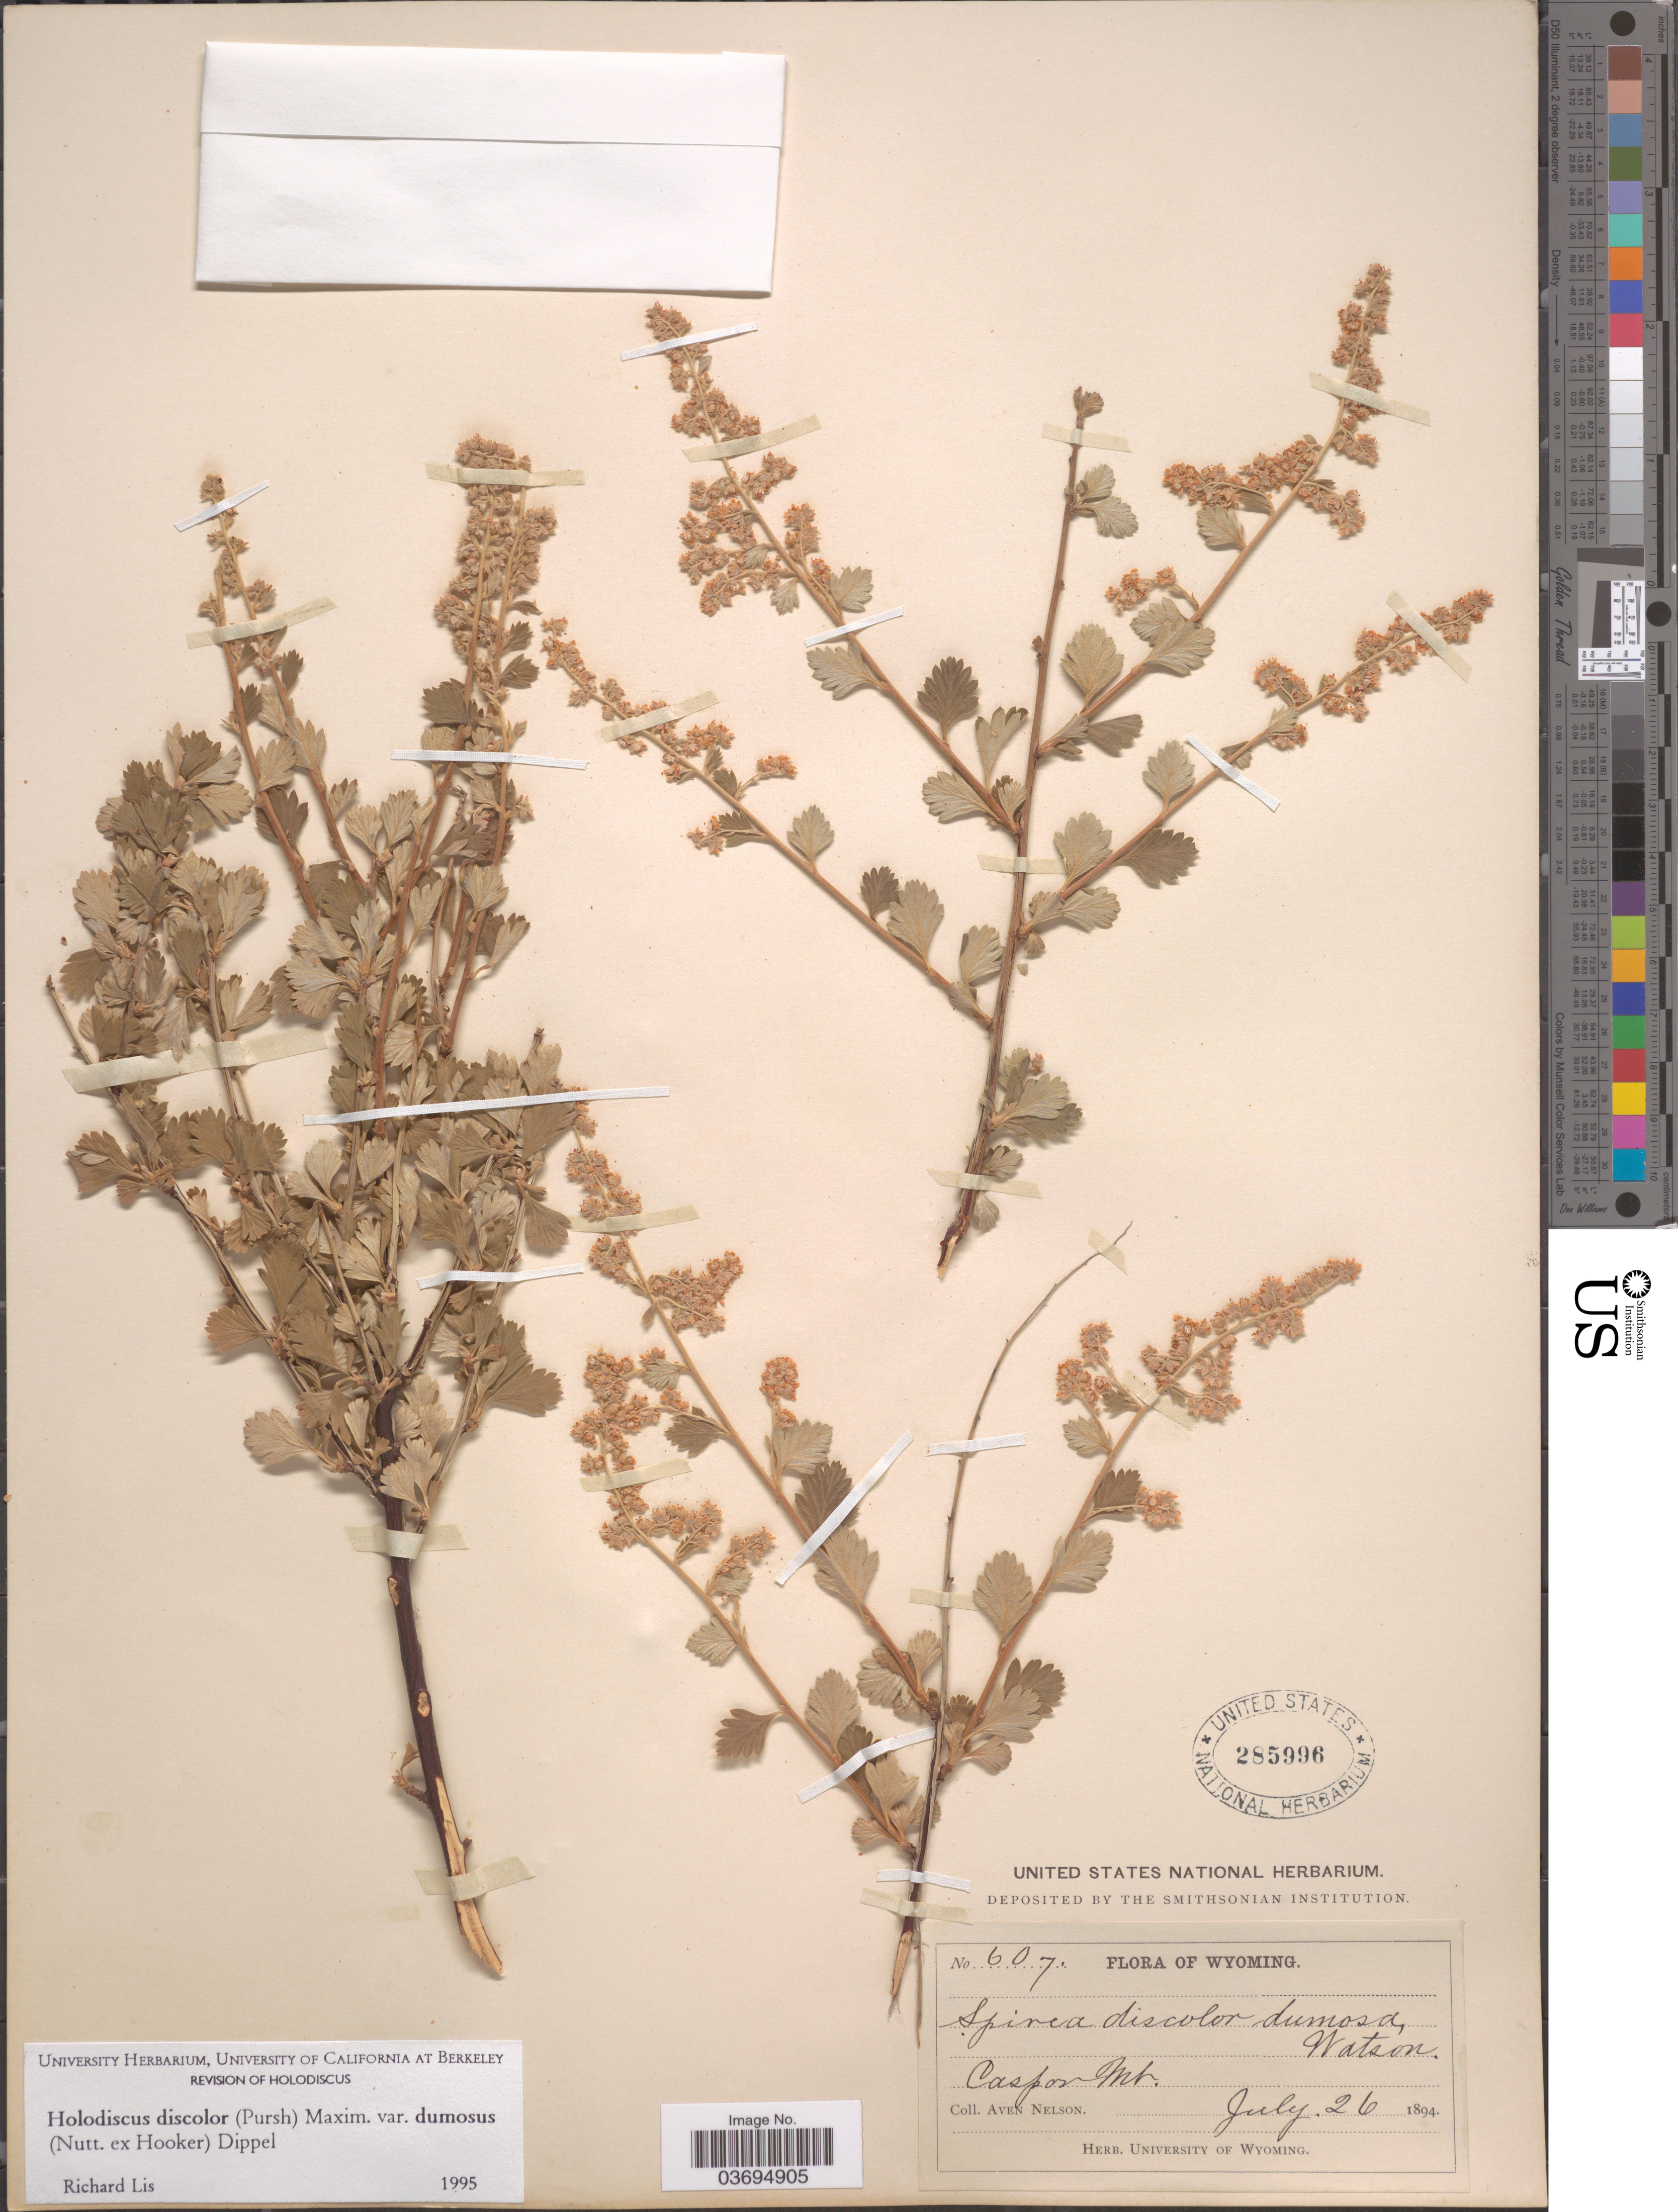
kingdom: Plantae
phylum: Tracheophyta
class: Magnoliopsida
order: Rosales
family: Rosaceae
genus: Holodiscus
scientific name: Holodiscus discolor var. dumosus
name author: Maxim. ex J.M. Coult.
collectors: A. Nelson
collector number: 607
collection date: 1894-07-26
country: United States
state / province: Wyoming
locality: Casper Mt.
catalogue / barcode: US 285996